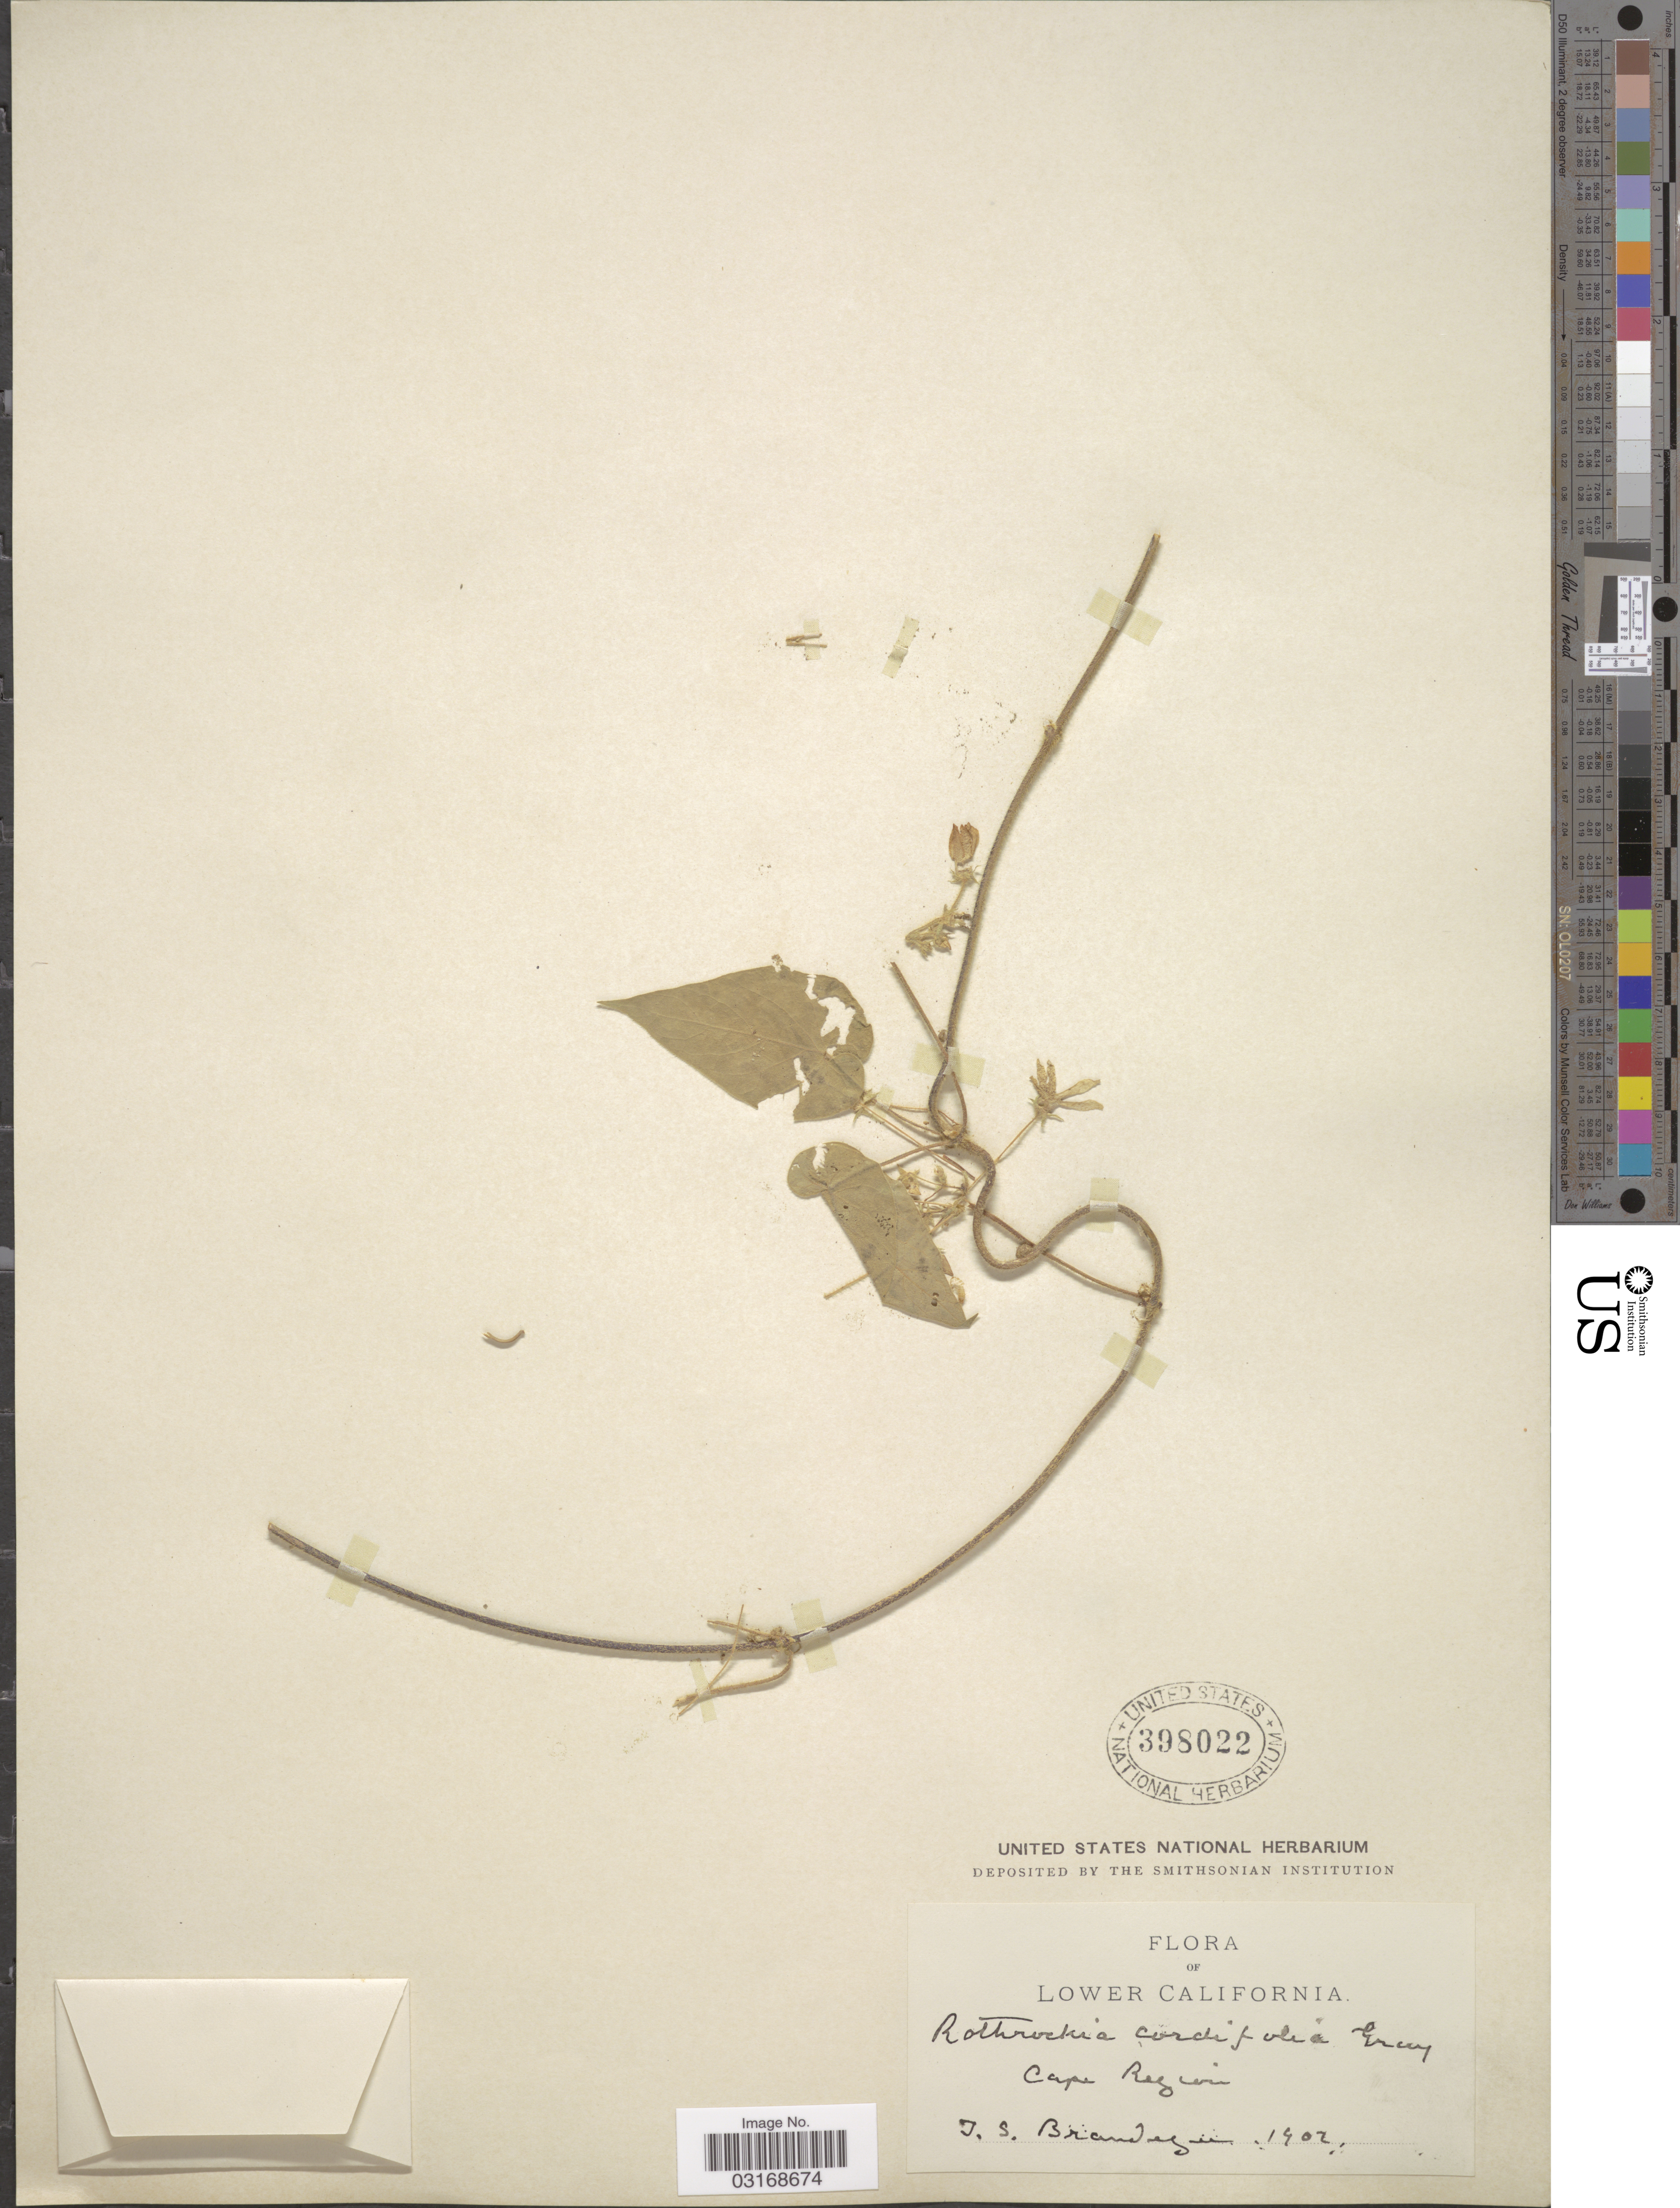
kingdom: Plantae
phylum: Tracheophyta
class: Magnoliopsida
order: Gentianales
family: Apocynaceae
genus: Matelea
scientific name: Matelea cordifolia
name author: (A. Gray) Woodson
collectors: T. S. Brandegee (herbarium)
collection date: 1902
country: Mexico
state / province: Baja California Sur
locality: Lower California. Cape Region.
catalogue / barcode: US 398022